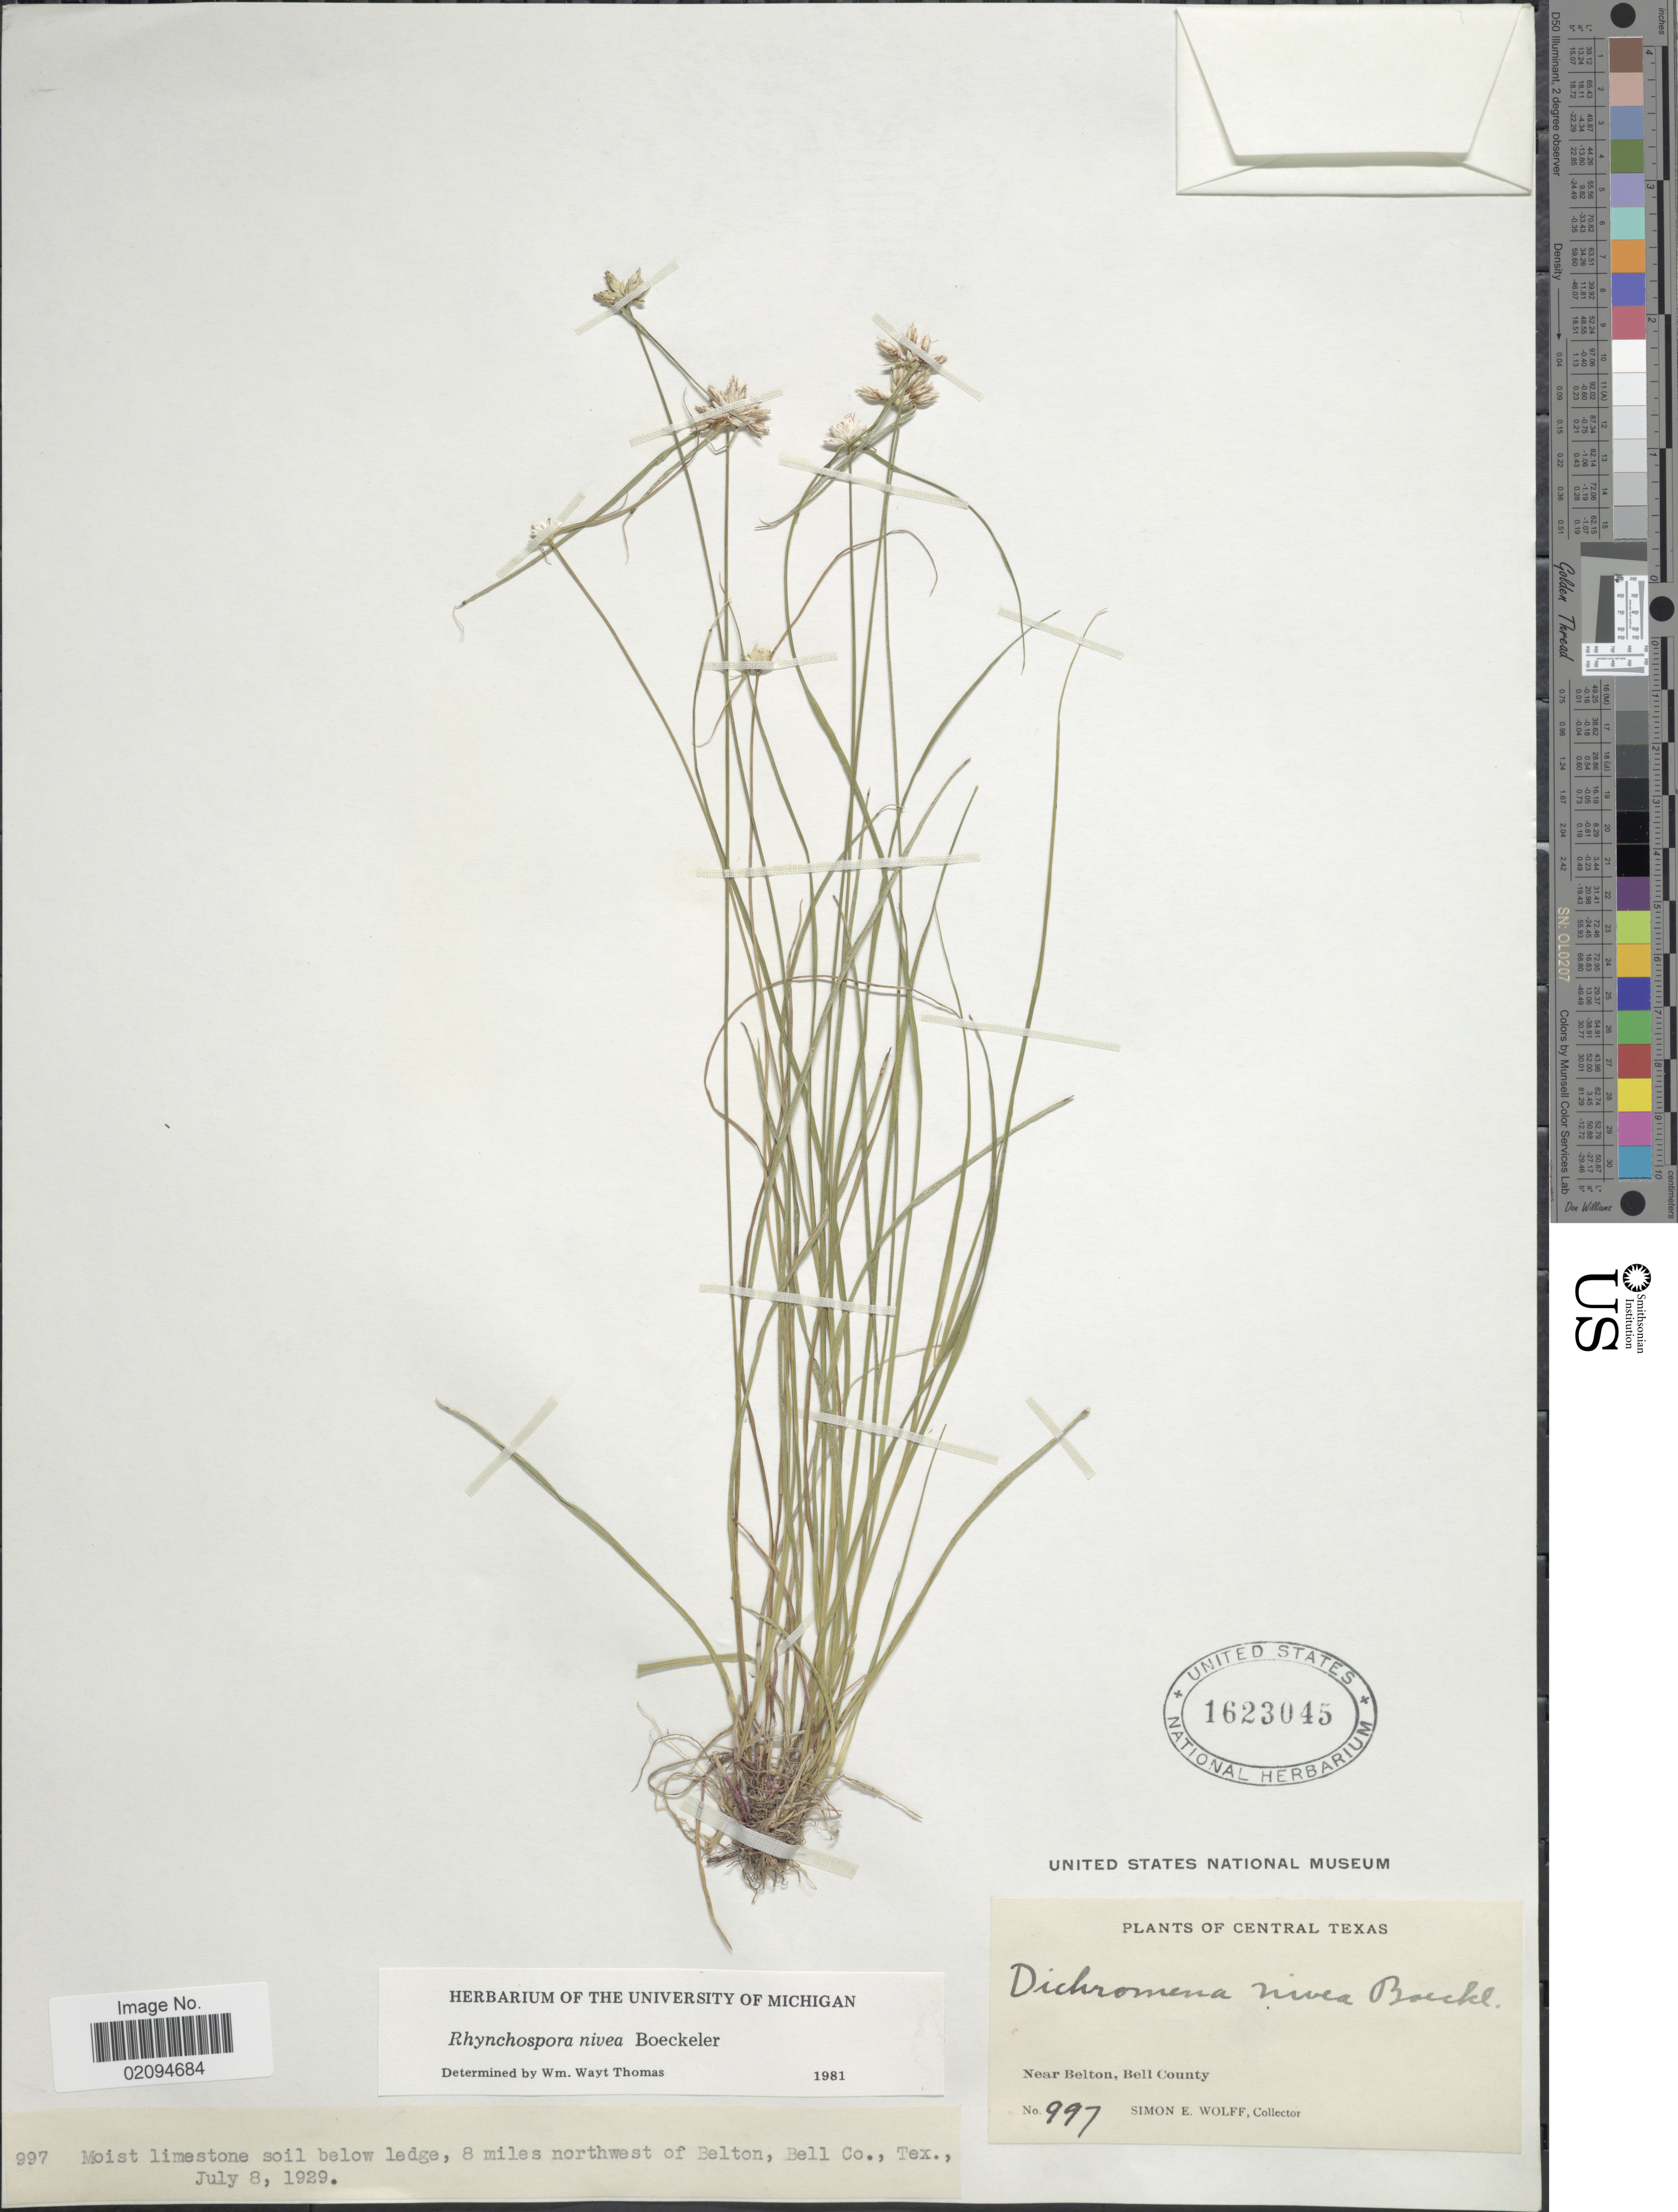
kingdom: Plantae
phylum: Tracheophyta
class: Liliopsida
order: Poales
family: Cyperaceae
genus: Rhynchospora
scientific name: Rhynchospora nivea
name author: Boeckeler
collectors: S. E. Wolff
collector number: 997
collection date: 1929-07-08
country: United States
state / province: Texas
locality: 8 miles northwest of Belton, Bell Co.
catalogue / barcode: US 1623045